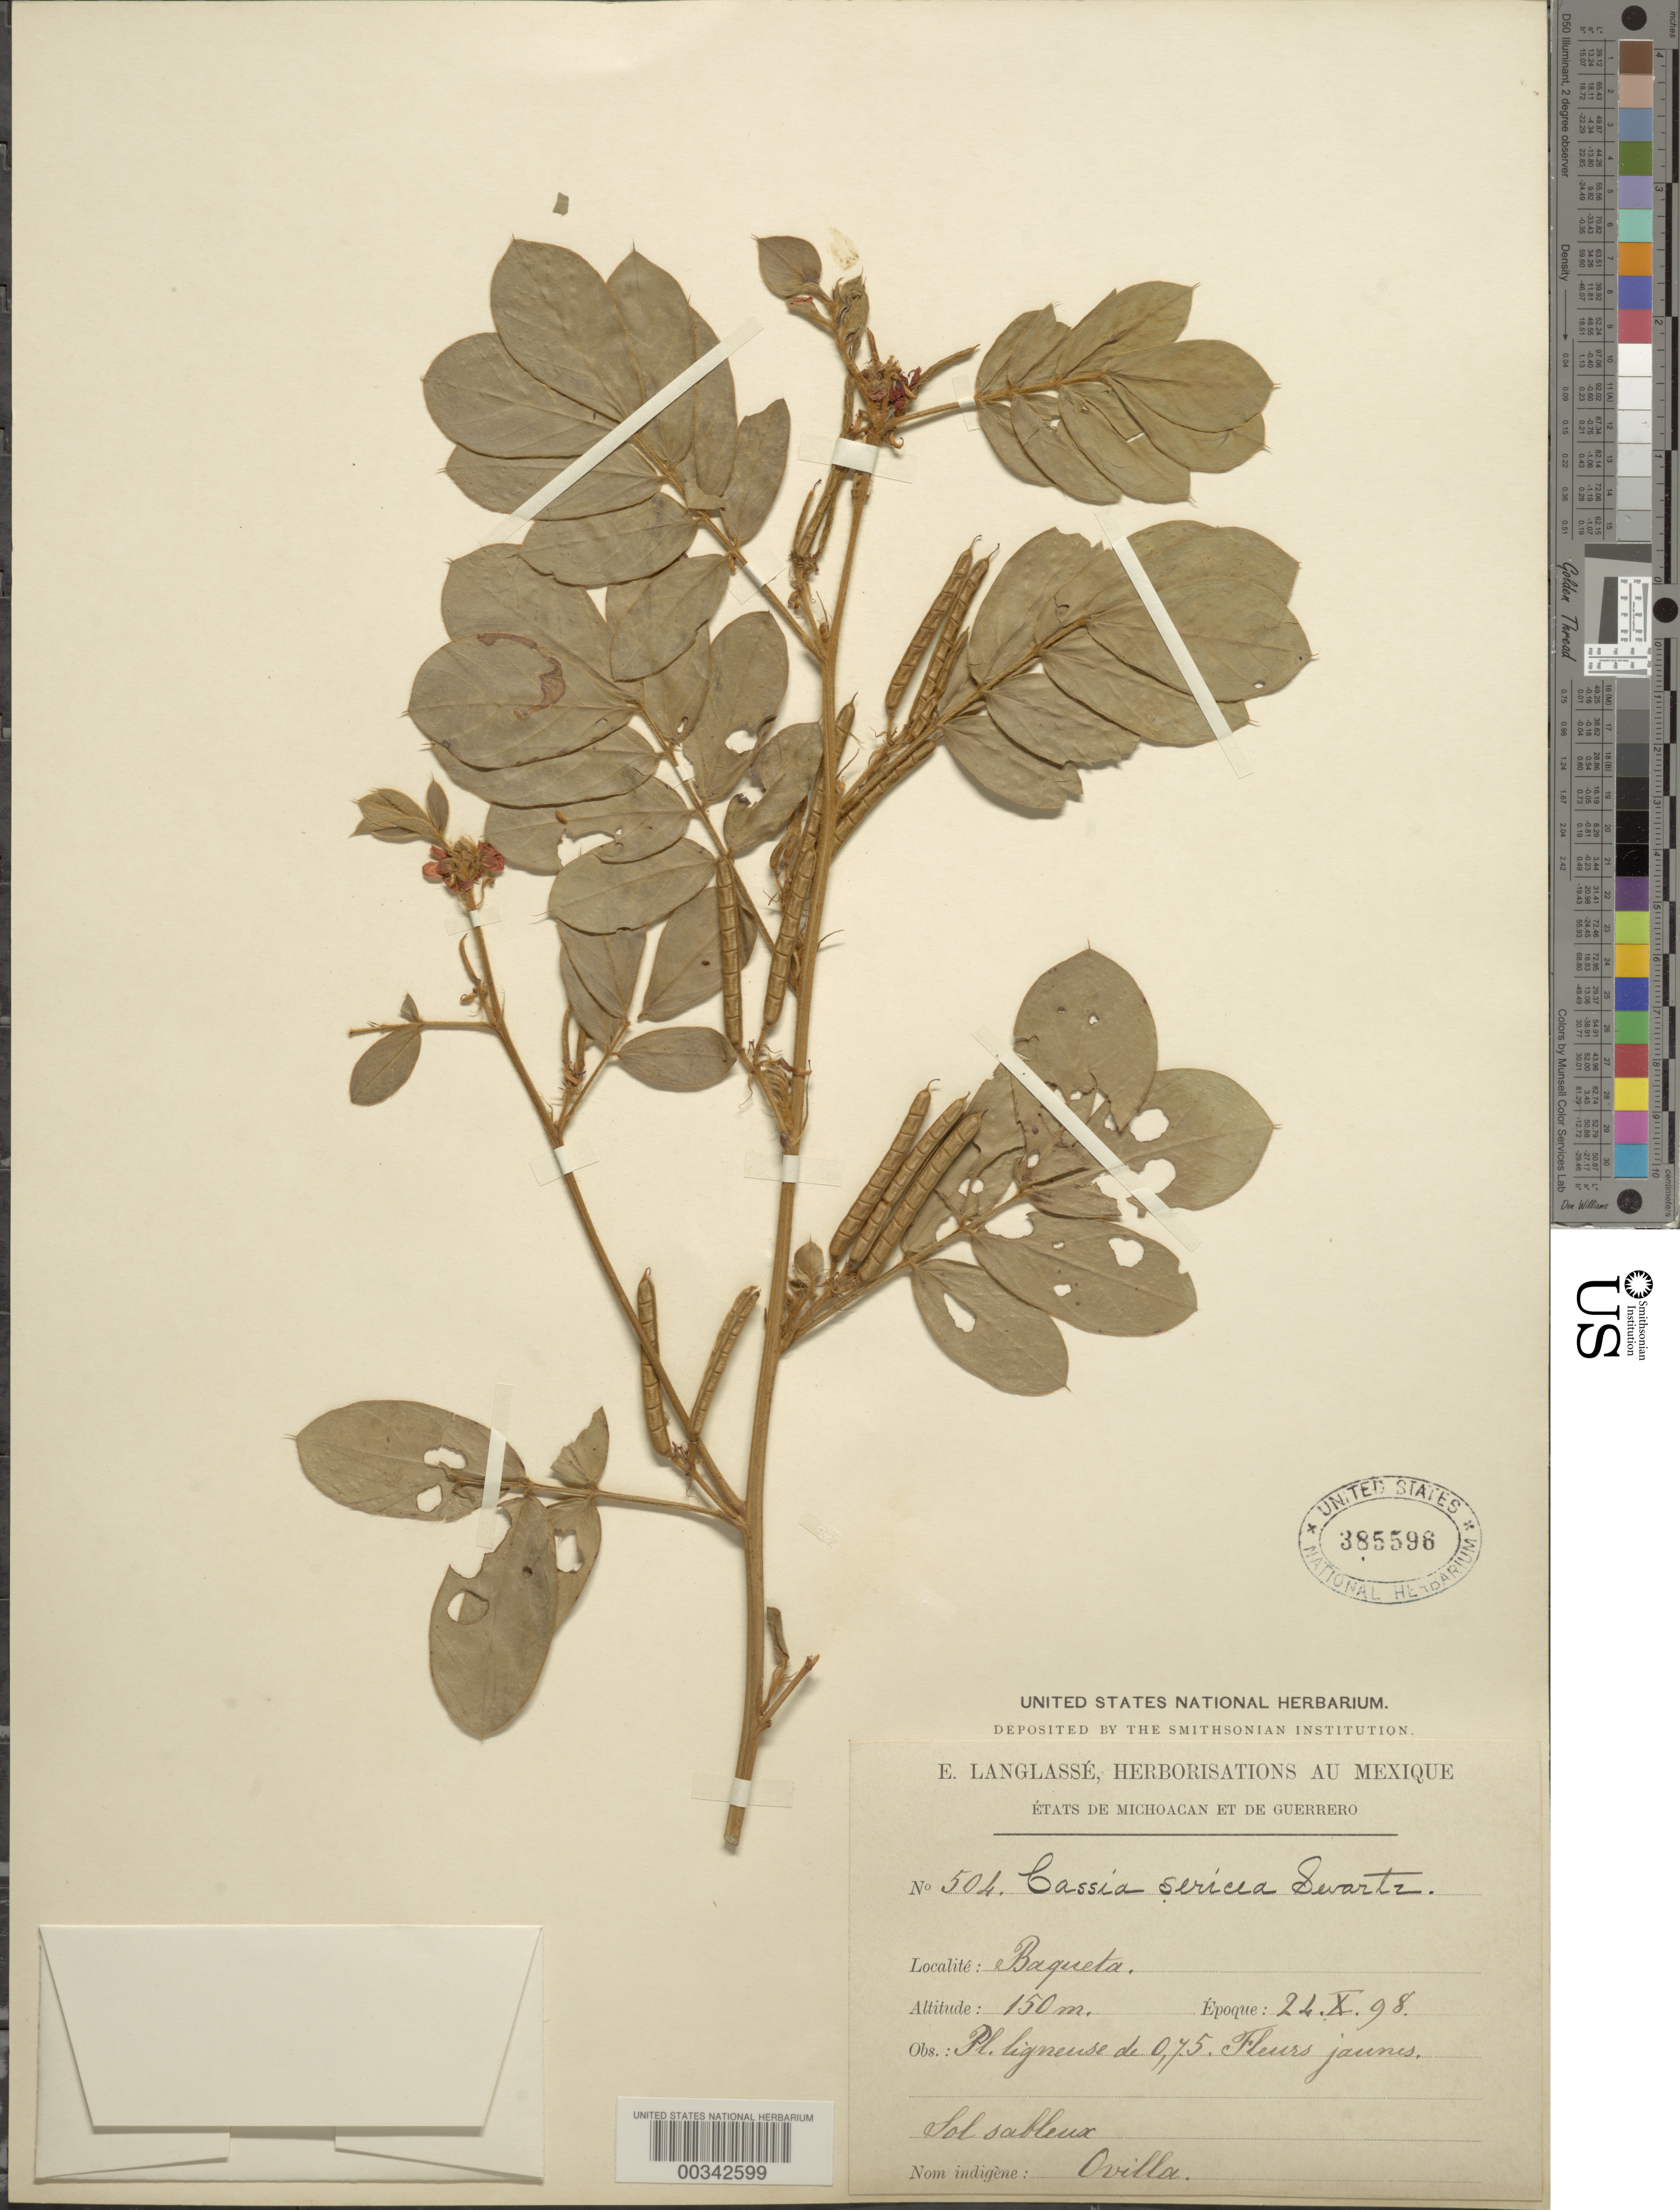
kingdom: Plantae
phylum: Tracheophyta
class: Magnoliopsida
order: Fabales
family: Fabaceae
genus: Senna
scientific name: Senna uniflora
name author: (Mill.) H.S. Irwin & Barneby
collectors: E. Langlassé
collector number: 504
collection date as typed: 24 Oct 1898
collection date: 1898-10-24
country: Mexico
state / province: Guerrero / Michoacán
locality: Baqueta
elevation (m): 150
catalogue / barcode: US 385596